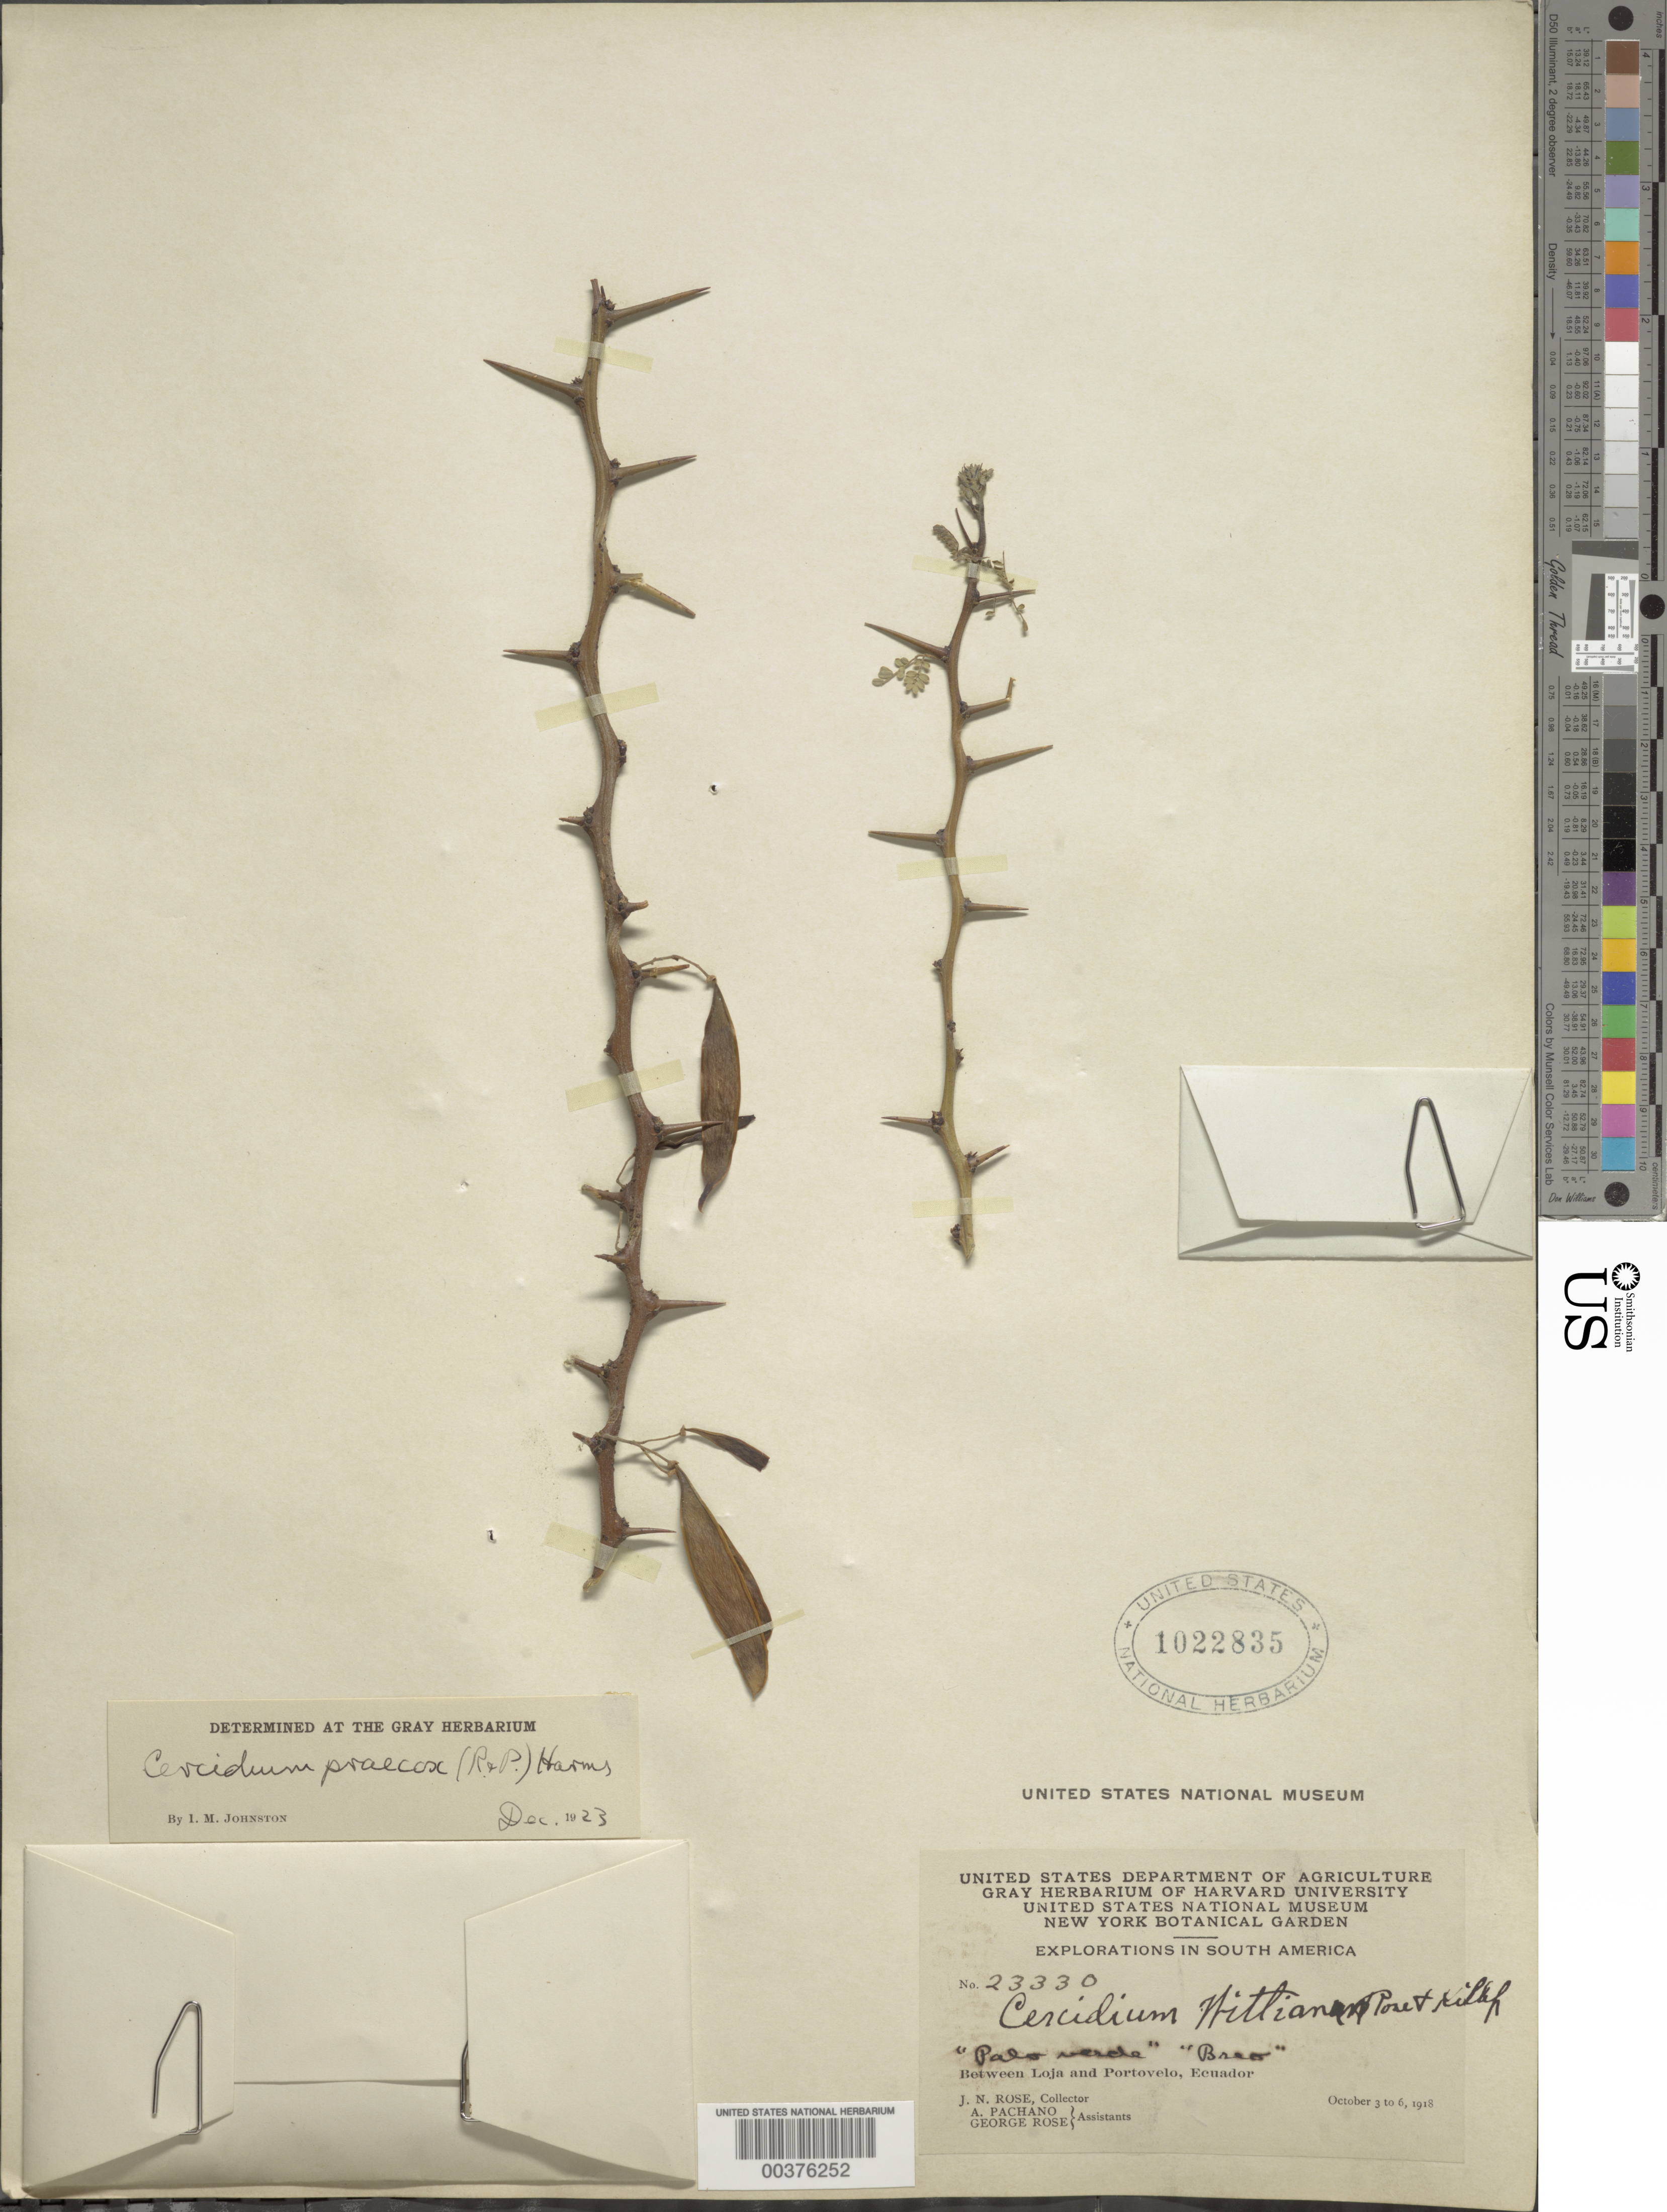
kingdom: Plantae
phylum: Tracheophyta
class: Magnoliopsida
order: Fabales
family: Fabaceae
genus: Parkinsonia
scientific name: Parkinsonia praecox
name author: (Ruiz & Pav.) J.E. Hawkins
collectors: J. N. Rose, A. Pachano & G. Rose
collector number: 23330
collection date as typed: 03 Oct 1918 to 06 Oct 1918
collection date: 1918-10-03/1918-10-06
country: Ecuador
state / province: Loja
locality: Between Loja and Portovelo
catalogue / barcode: US 1022835